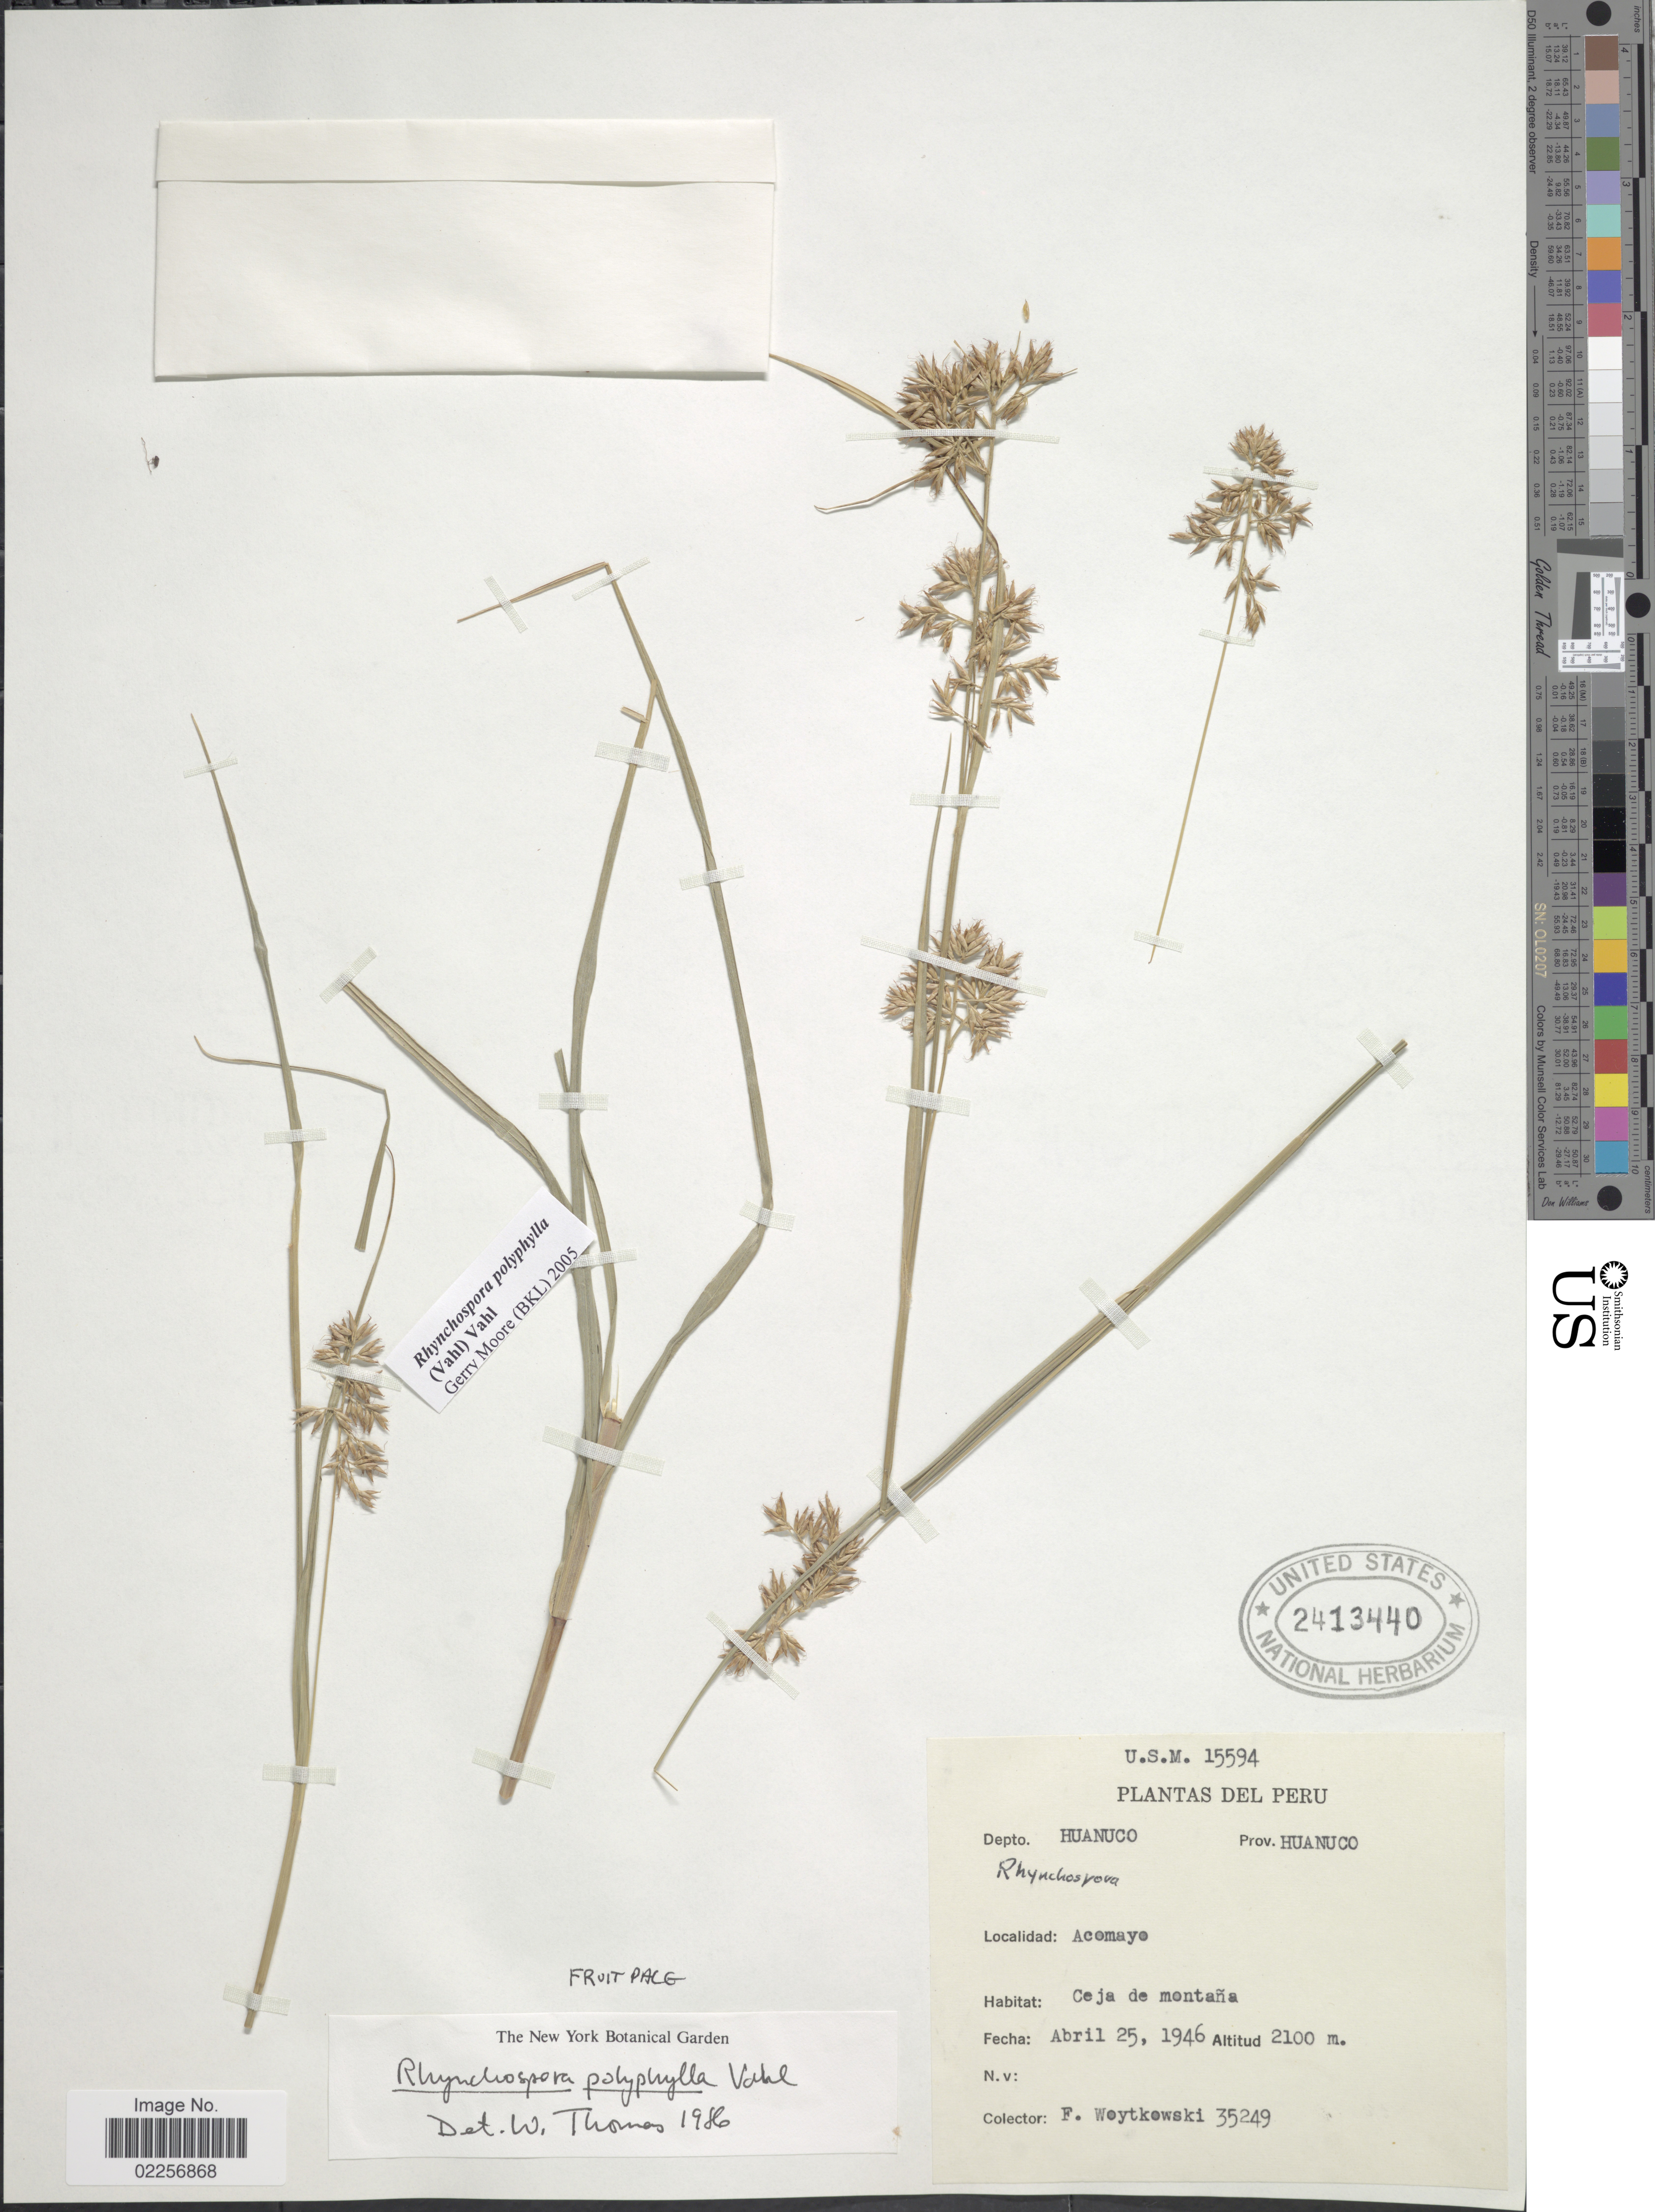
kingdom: Plantae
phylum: Tracheophyta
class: Liliopsida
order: Poales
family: Cyperaceae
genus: Rhynchospora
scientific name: Rhynchospora polyphylla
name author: (Vahl) Vahl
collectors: F. Woytkowski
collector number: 35249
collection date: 1946-04-25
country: Peru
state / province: Huánuco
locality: Depto. Huanuco. Acomayi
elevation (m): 2100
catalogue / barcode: US 2413440